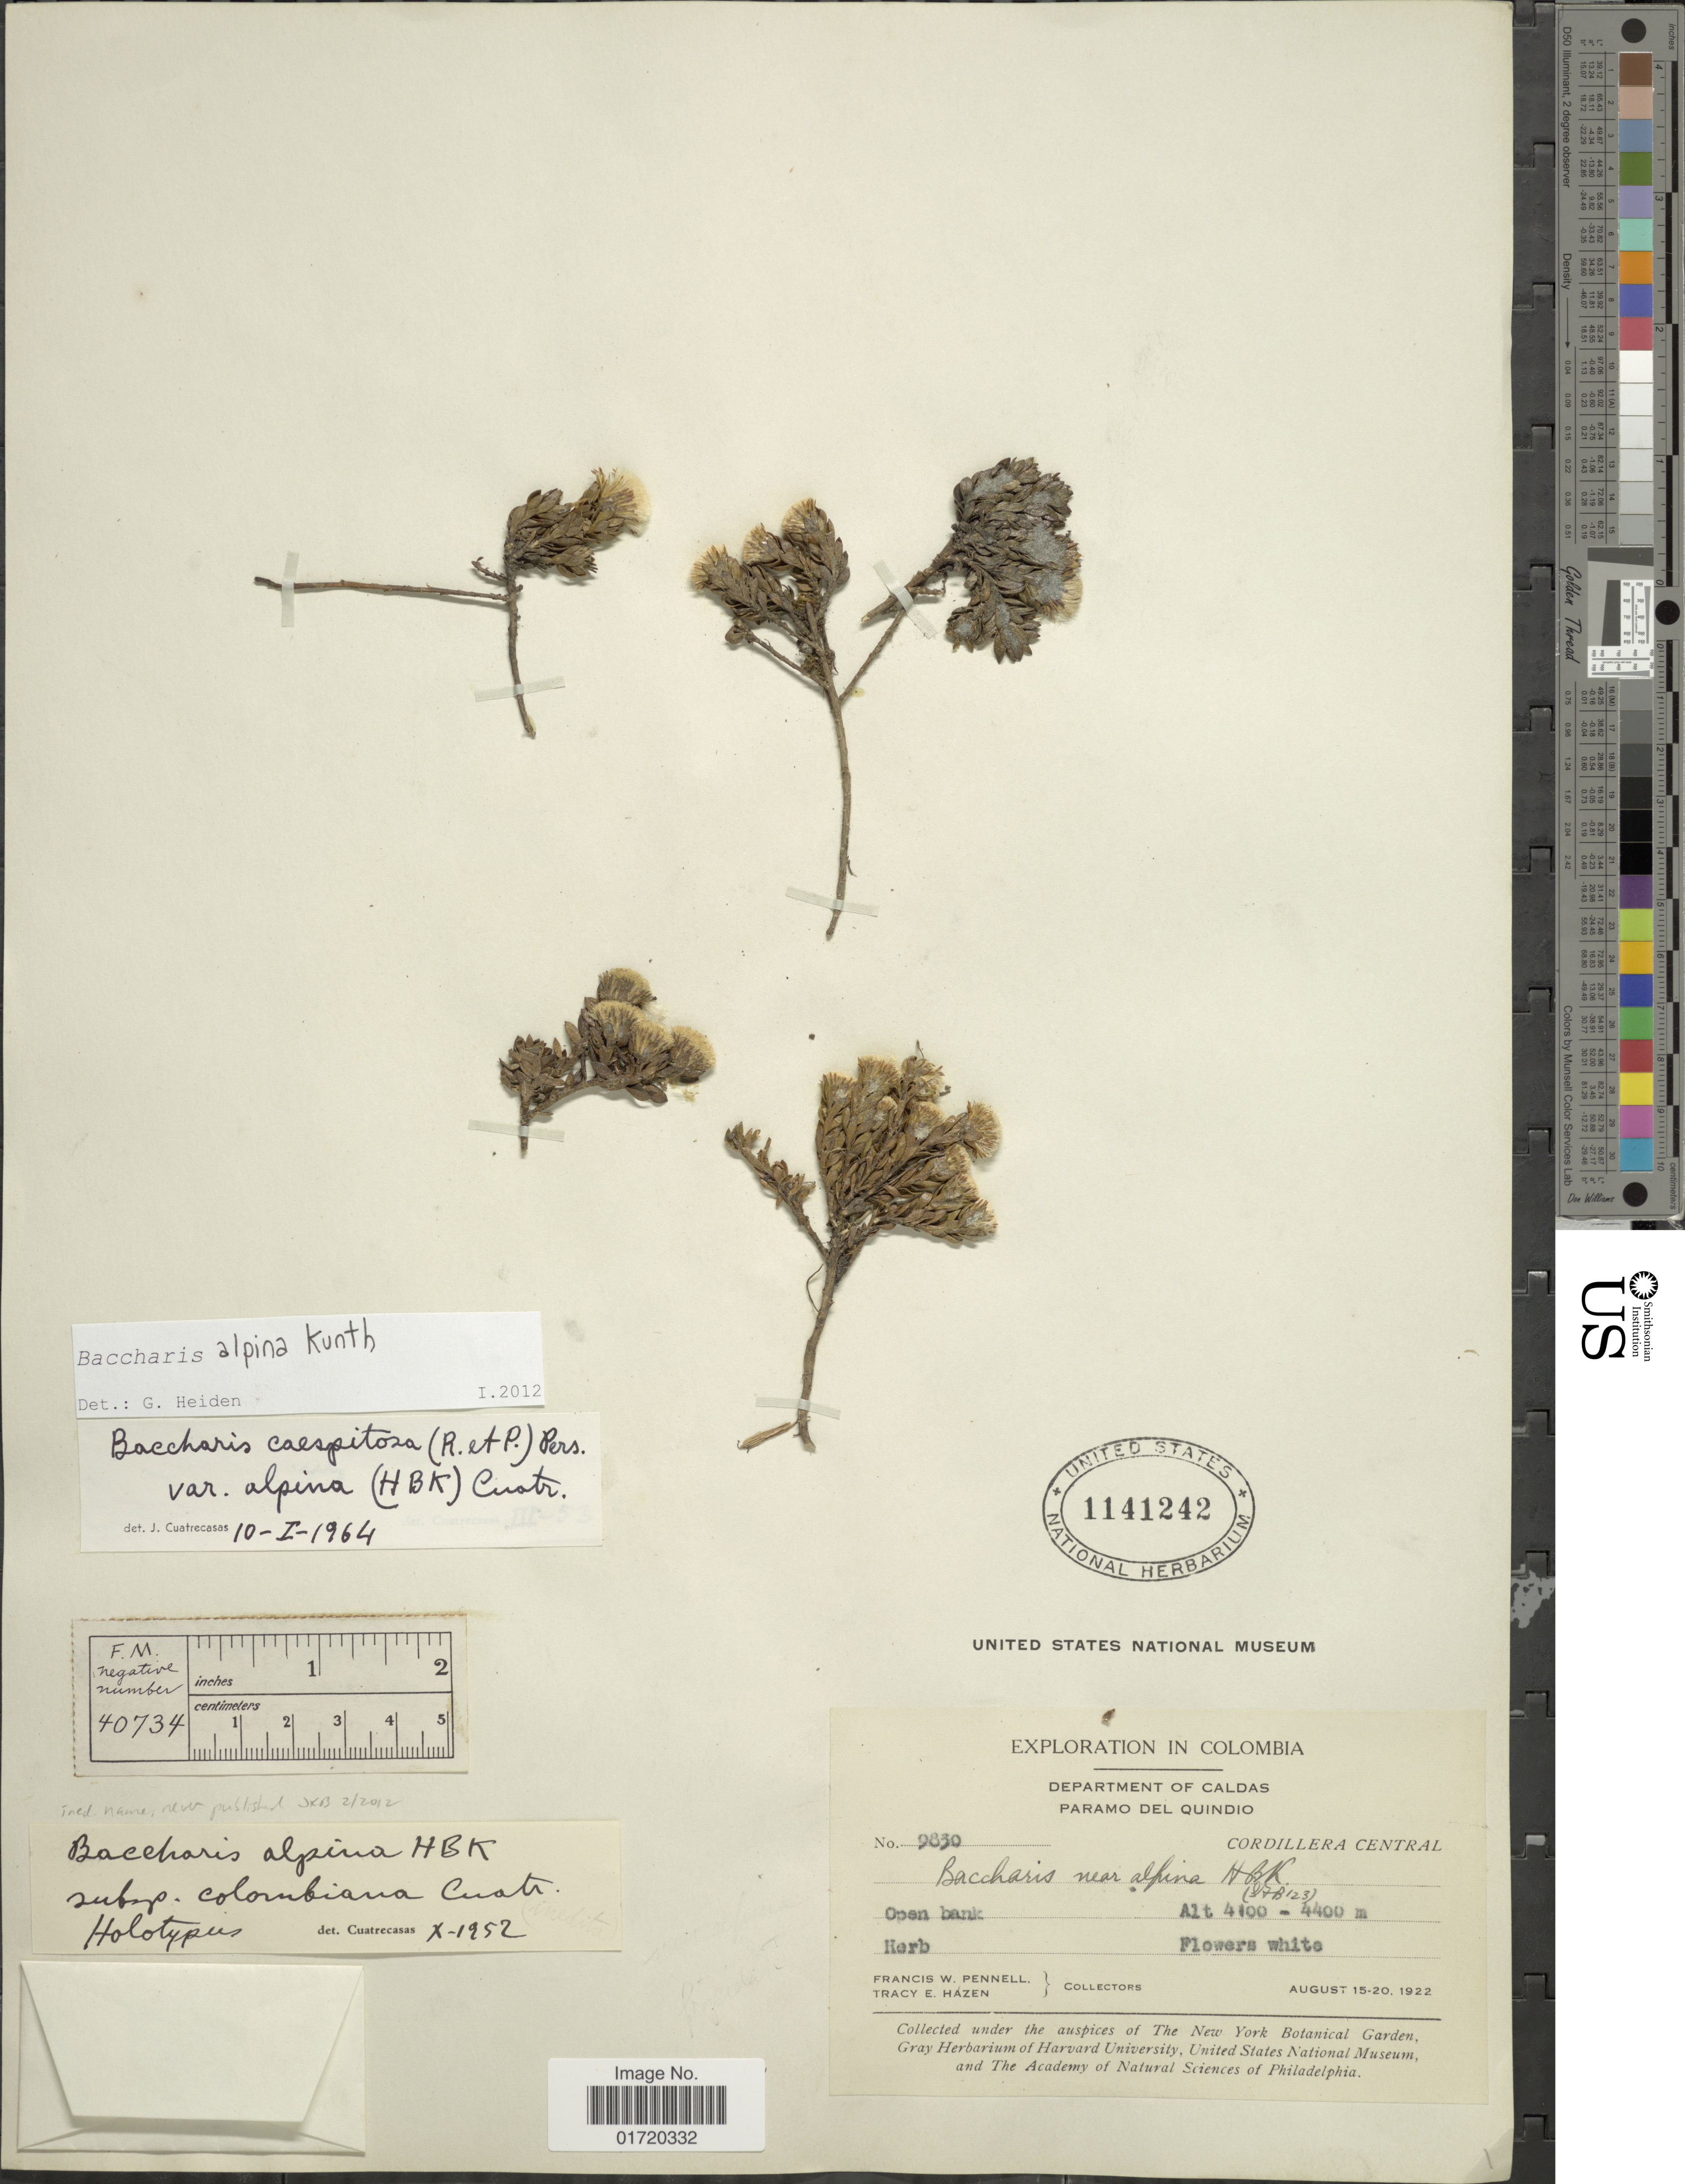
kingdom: Plantae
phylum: Tracheophyta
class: Magnoliopsida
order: Asterales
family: Asteraceae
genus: Baccharis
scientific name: Baccharis alpina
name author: Kunth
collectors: F. W. Pennell & T. E. Hazen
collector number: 9830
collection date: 1922-08-15/1922-08-20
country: Colombia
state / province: Caldas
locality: Paramo del Quindio, Cordillera Central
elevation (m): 4100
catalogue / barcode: US 1141242